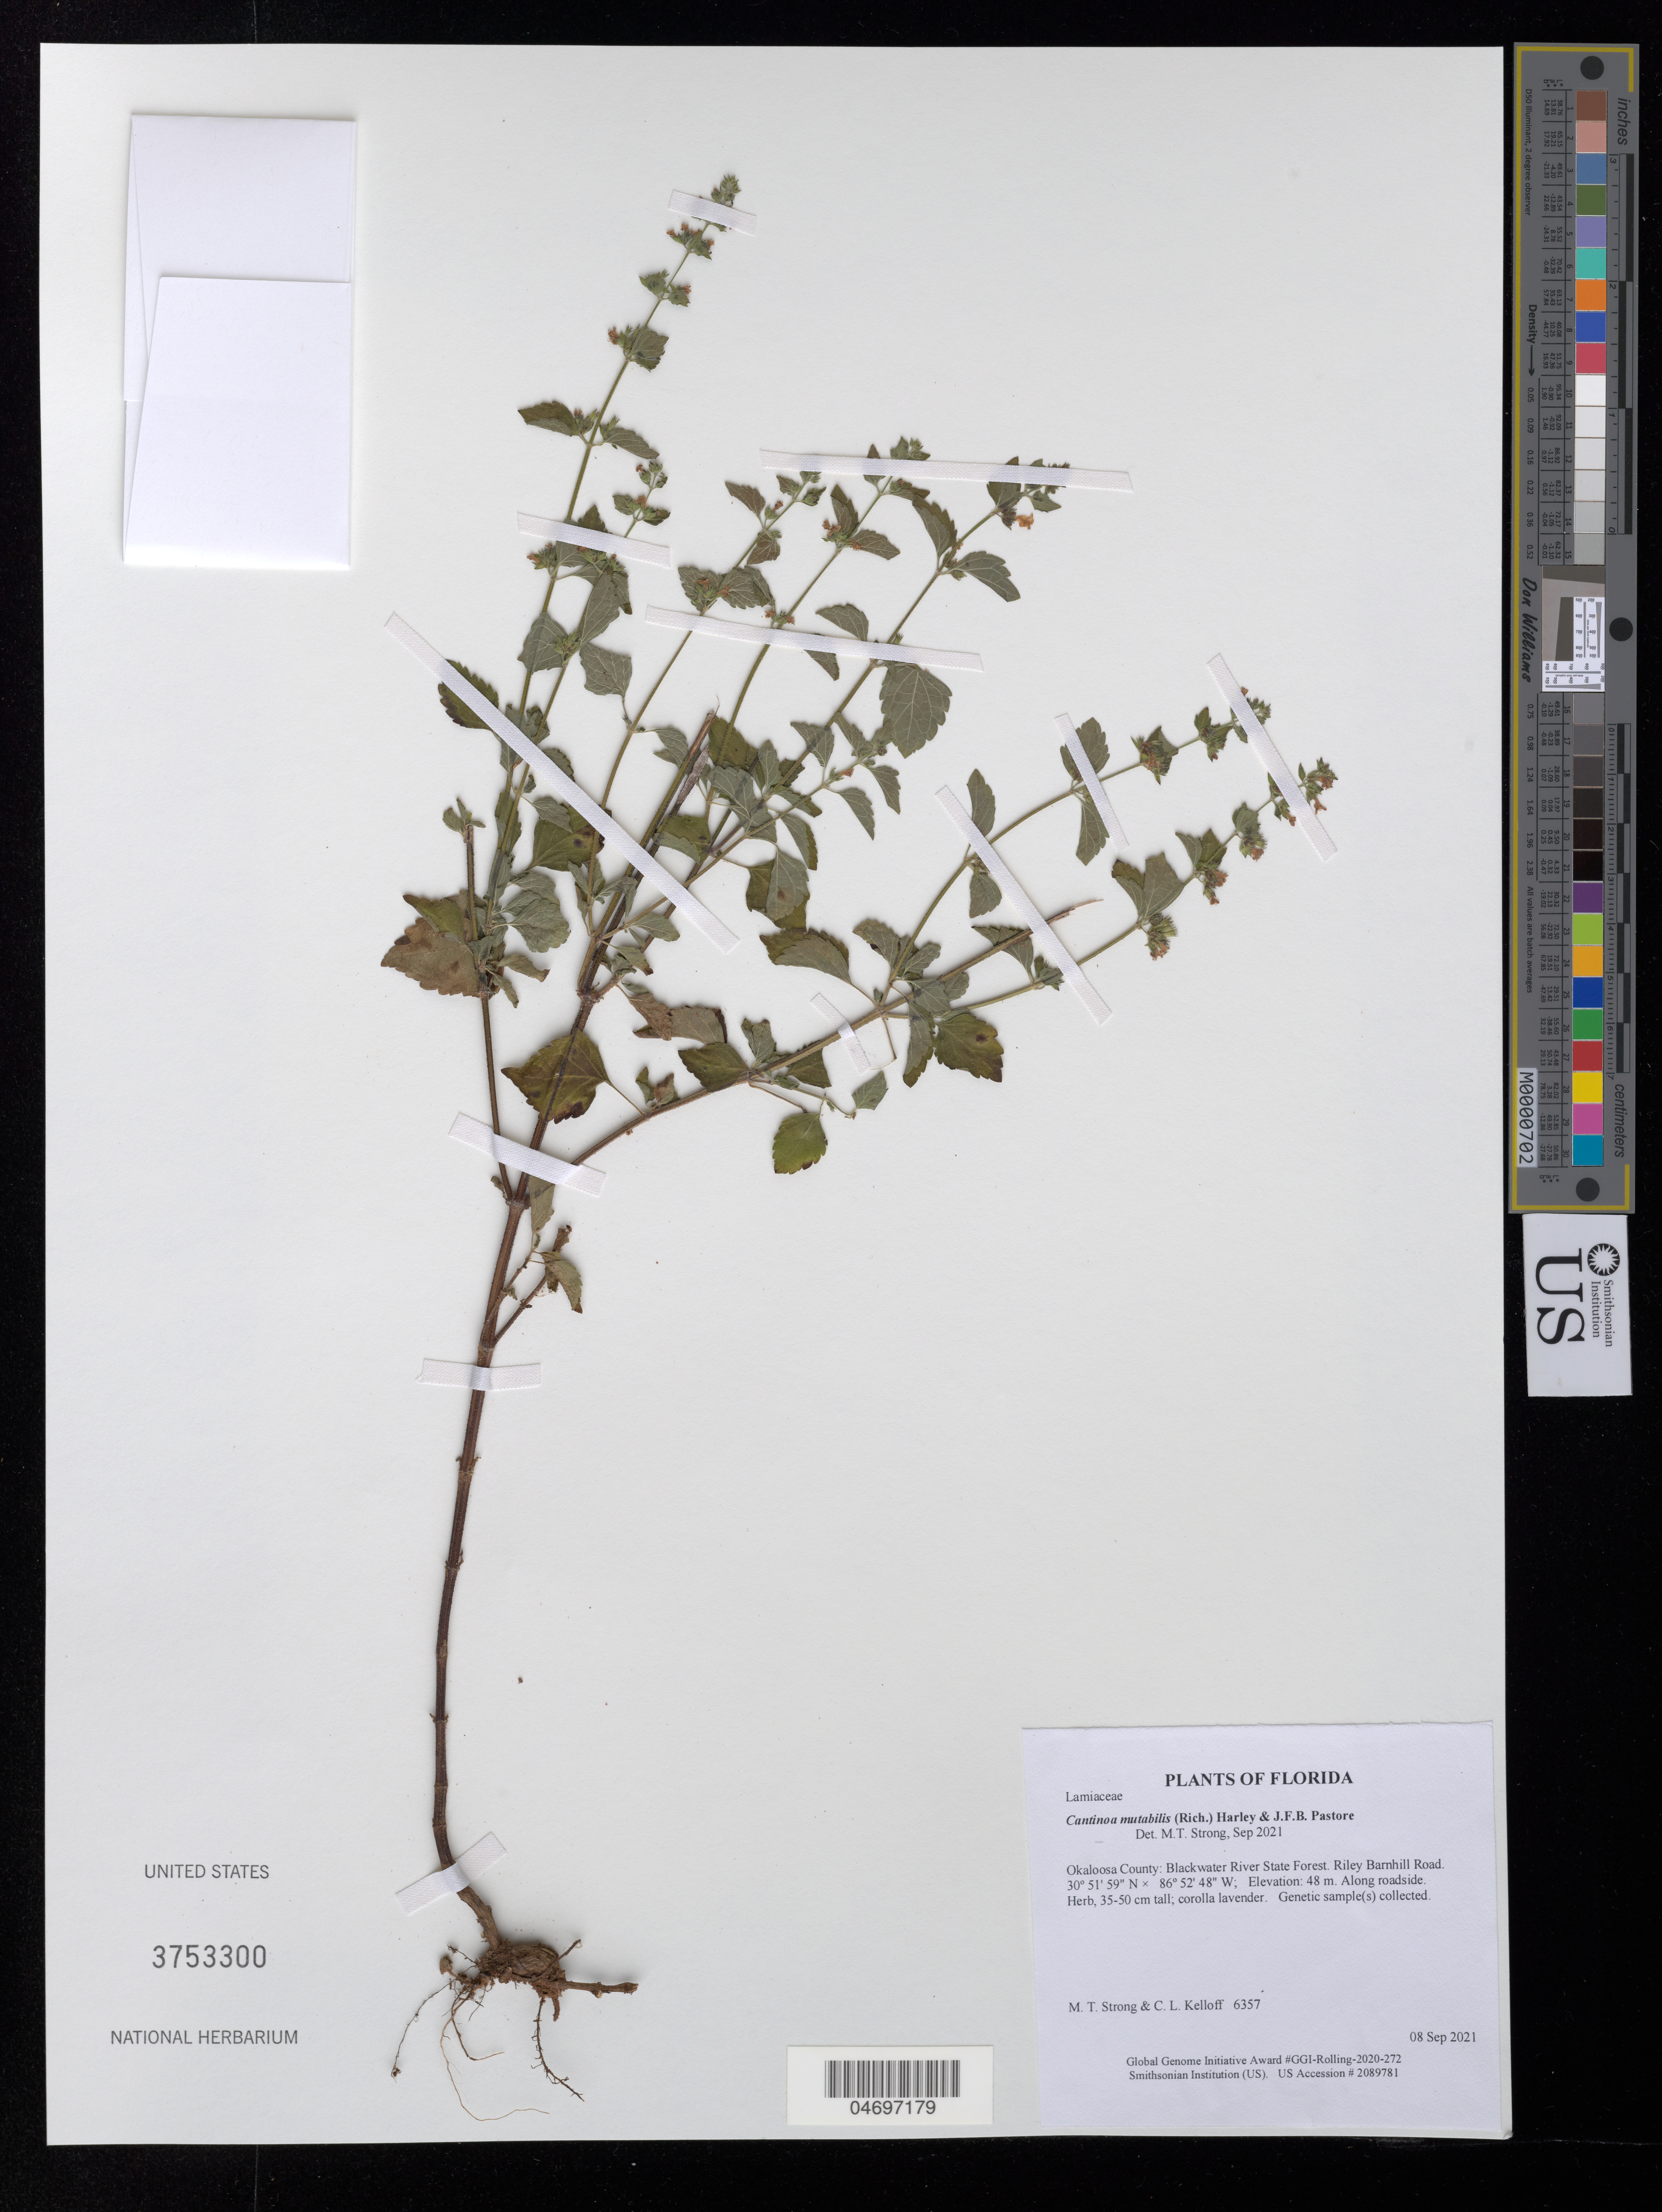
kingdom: Plantae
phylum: Tracheophyta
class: Magnoliopsida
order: Lamiales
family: Lamiaceae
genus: Cantinoa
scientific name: Cantinoa mutabilis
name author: (Rich.) Harley & J.F.B. Pastore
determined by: Strong, Mark T.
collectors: M. T. Strong & C. L. Kelloff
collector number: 6357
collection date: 2021-09-08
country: United States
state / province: Florida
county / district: Okaloosa County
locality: Blackwater River State Forest. Riley Barnhill Road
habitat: Along roadside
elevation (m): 48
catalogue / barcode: US 3753300